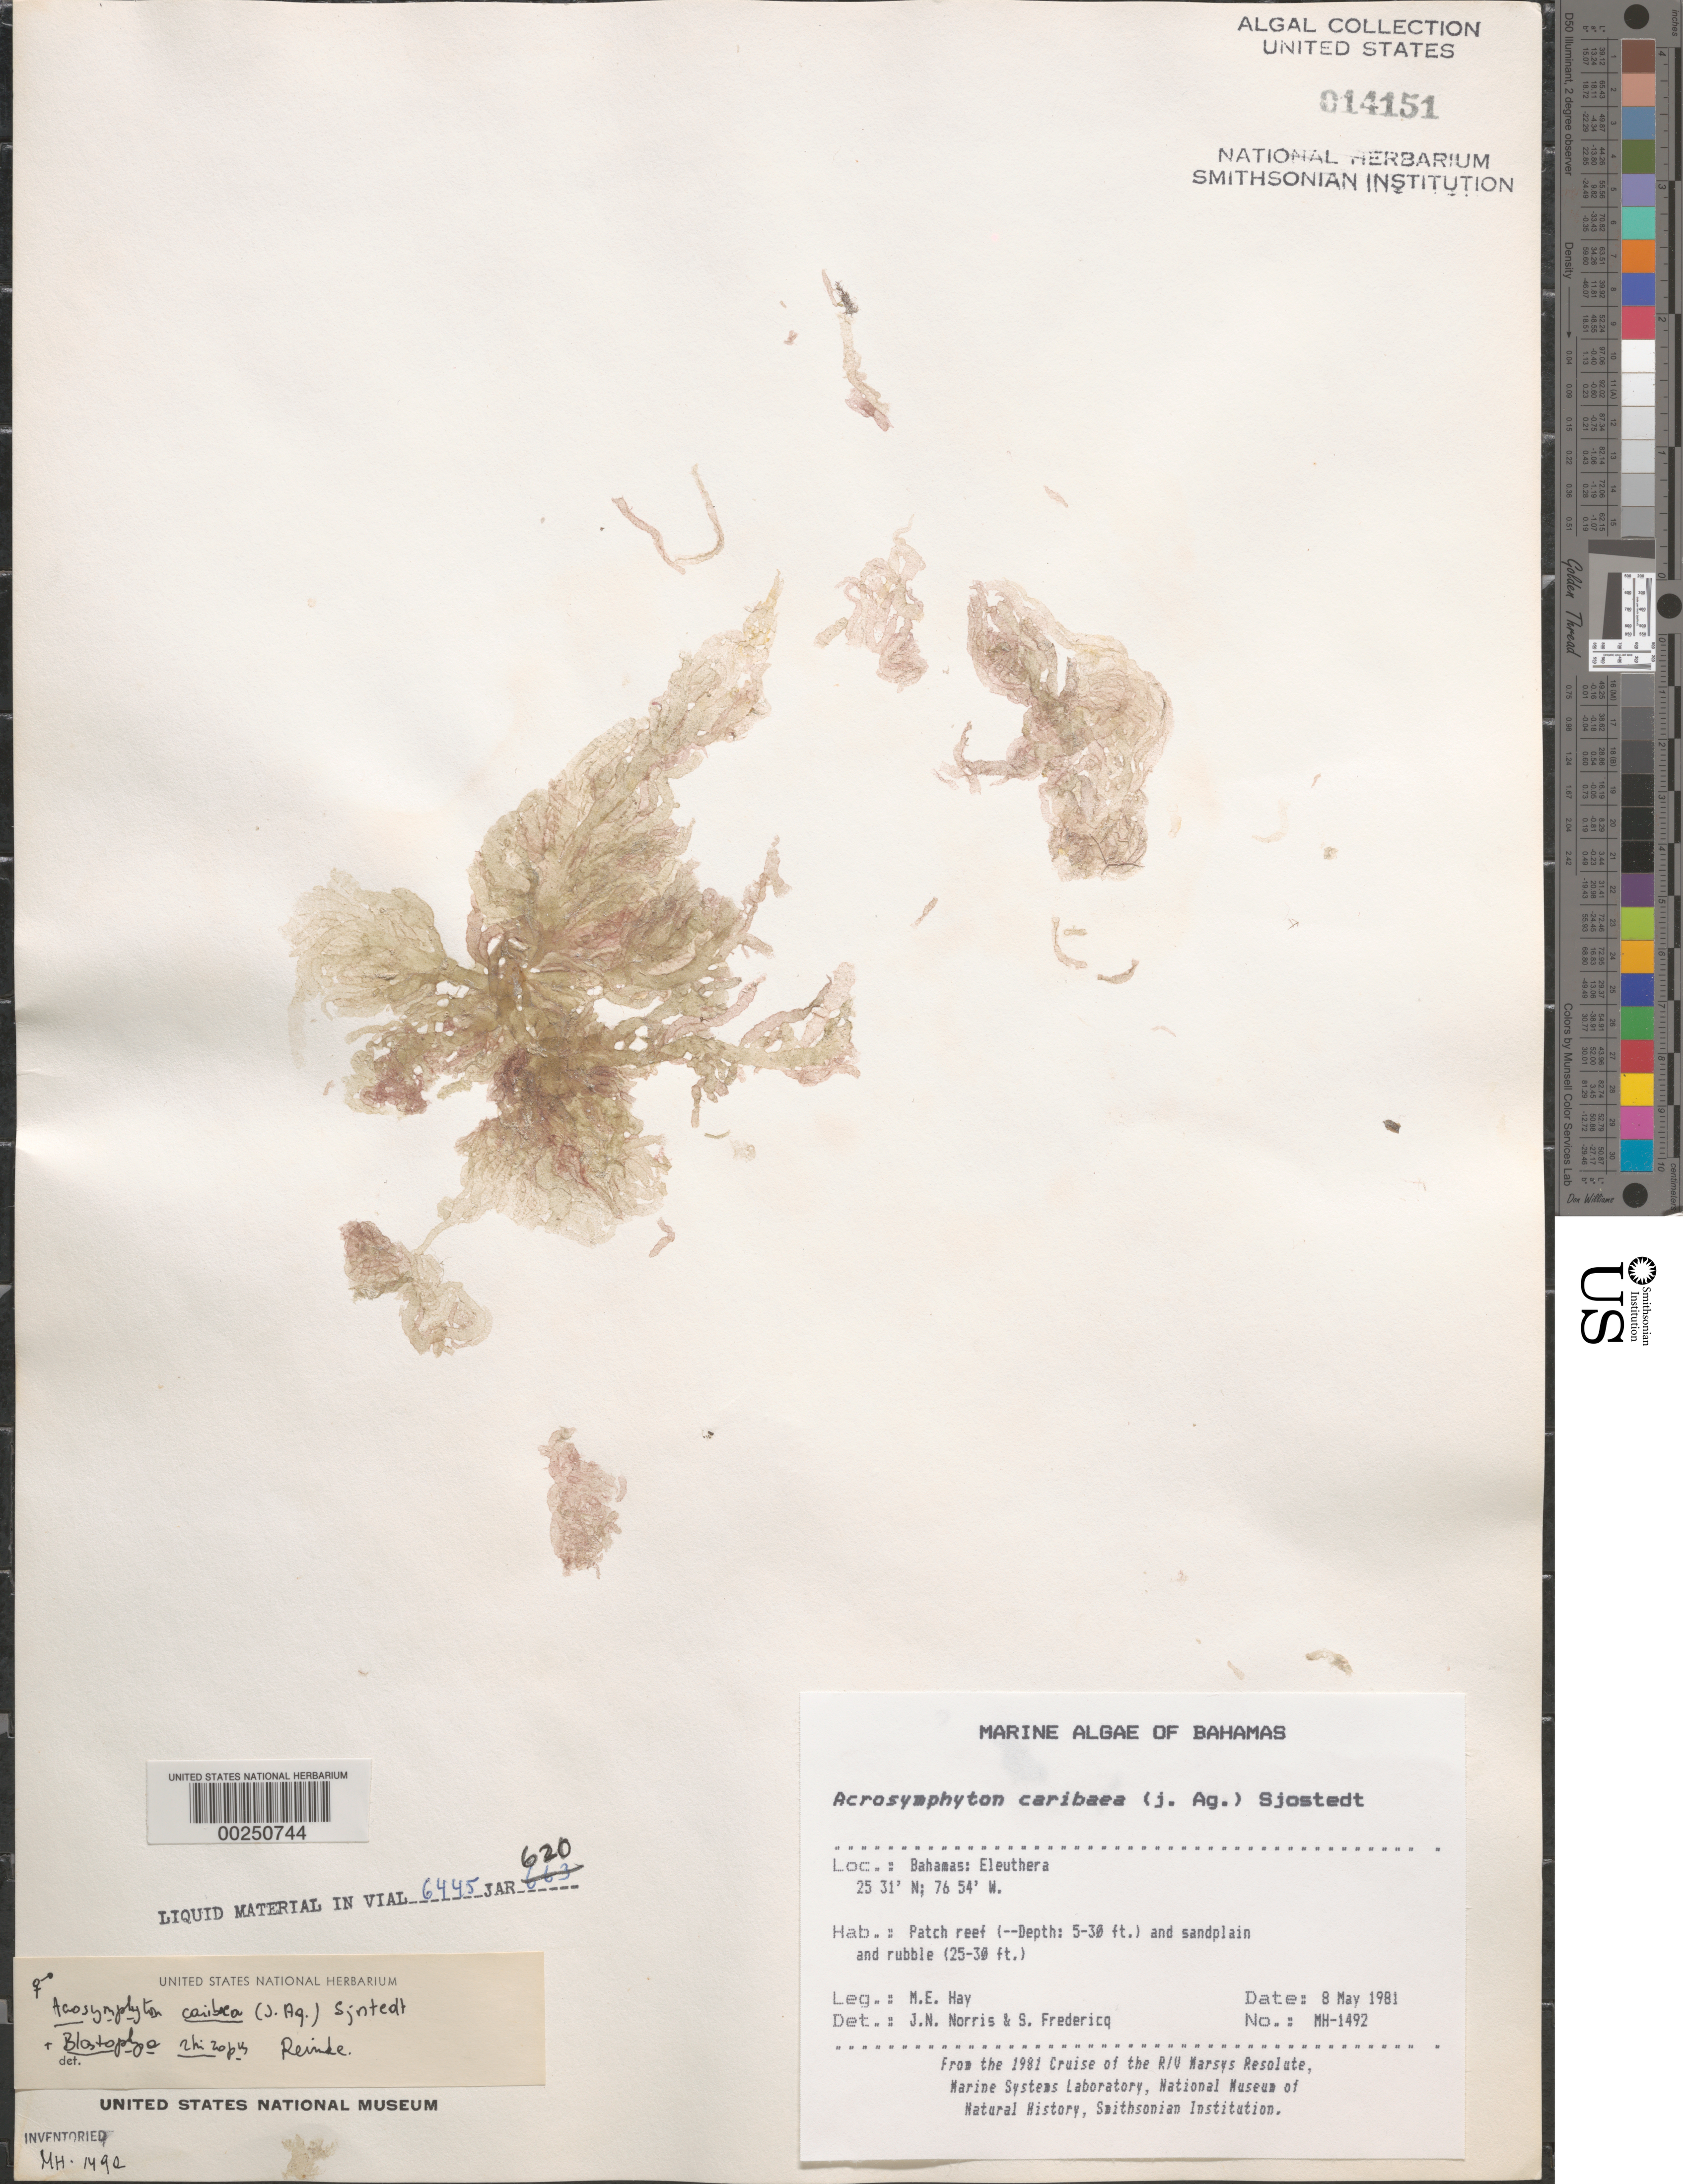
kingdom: Plantae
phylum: Rhodophyta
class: Florideophyceae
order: Acrosymphytales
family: Acrosymphytaceae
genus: Acrosymphyton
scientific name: Acrosymphyton caribaeum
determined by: Norris, J. N.; Fredericq, S.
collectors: M. E. Hay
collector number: MEH-1492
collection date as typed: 08 May 1981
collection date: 1981-05-08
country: Bahamas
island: Eleuthera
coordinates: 23 31 N, 78 54 W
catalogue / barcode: US 14151